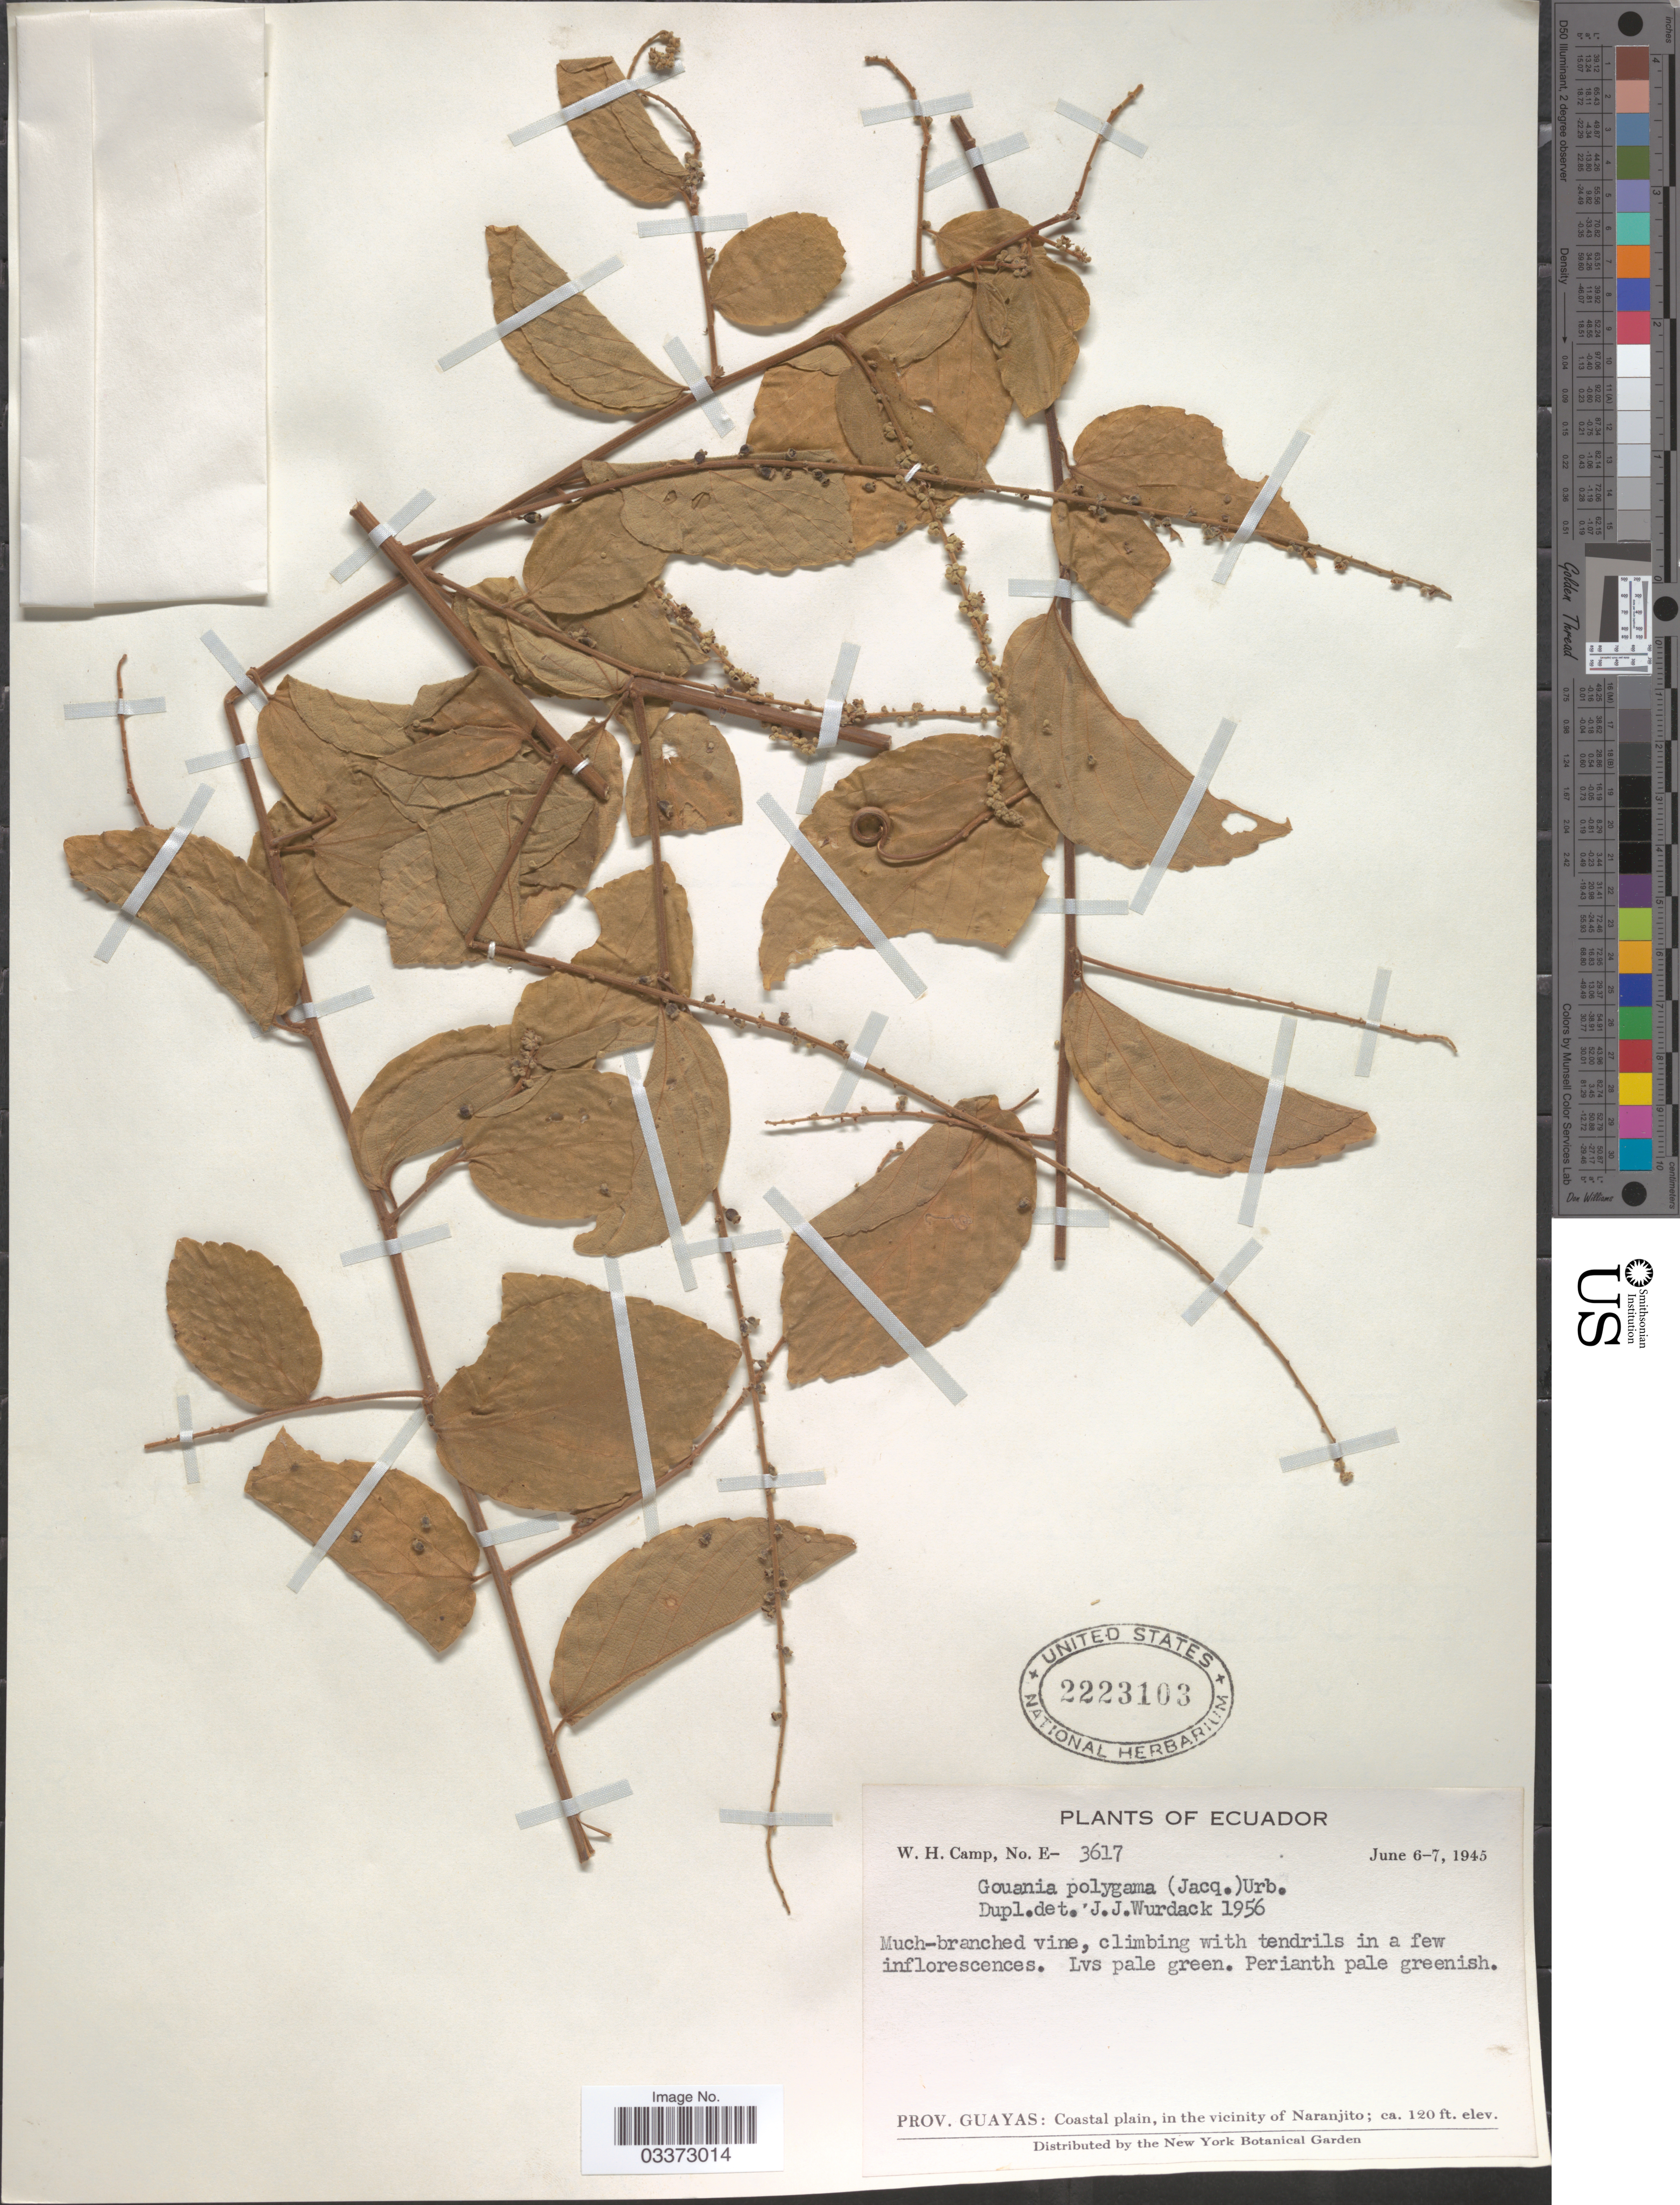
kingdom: Plantae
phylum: Tracheophyta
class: Magnoliopsida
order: Rosales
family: Rhamnaceae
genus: Gouania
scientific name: Gouania polygama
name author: (Jacq.) Urb.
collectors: W. H. Camp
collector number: E-3617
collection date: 1945-06-06/1945-06-07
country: Ecuador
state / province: Guayas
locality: Coastal plain, in the vicinity of Naranjito.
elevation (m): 37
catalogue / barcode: US 2223103